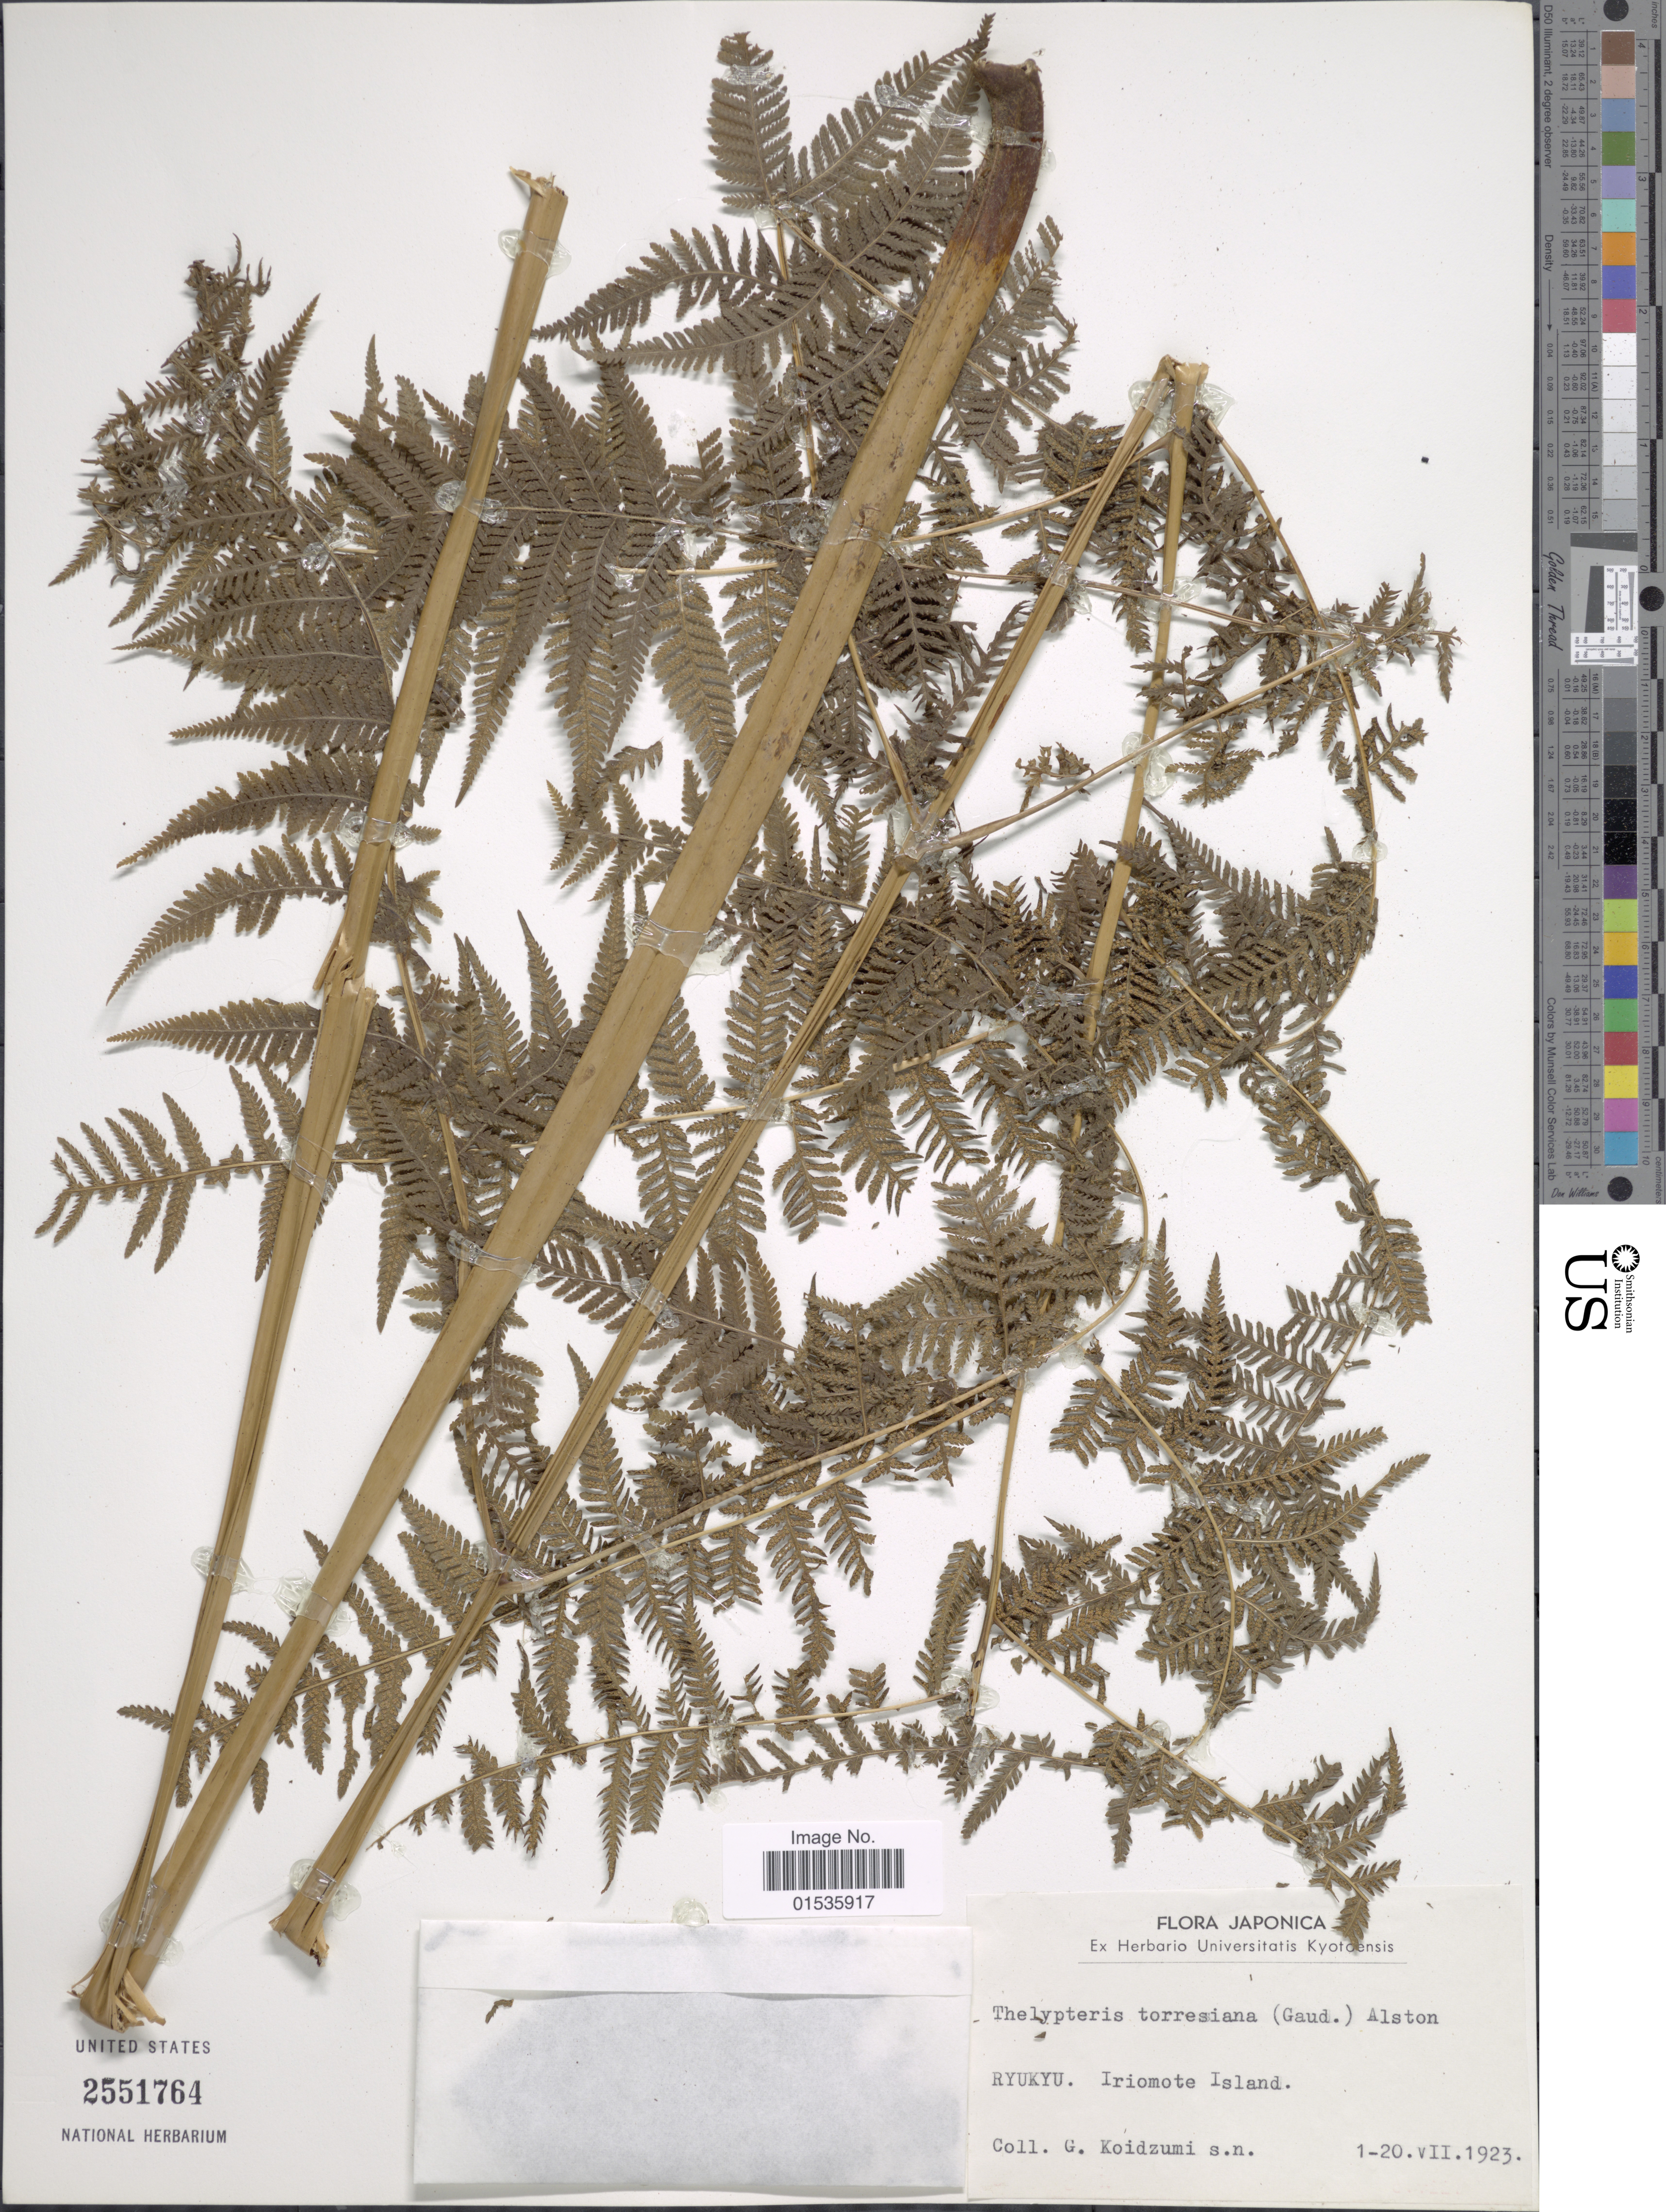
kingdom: Plantae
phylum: Tracheophyta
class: Polypodiopsida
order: Polypodiales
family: Thelypteridaceae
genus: Macrothelypteris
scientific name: Macrothelypteris torresiana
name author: (Gaudich.) Ching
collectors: G. Koidzumi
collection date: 1923-07-01/1923-07-20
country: Japan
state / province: Okinawa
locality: Japonica. Ryukyu. Iriomote Island.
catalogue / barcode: US 2551764